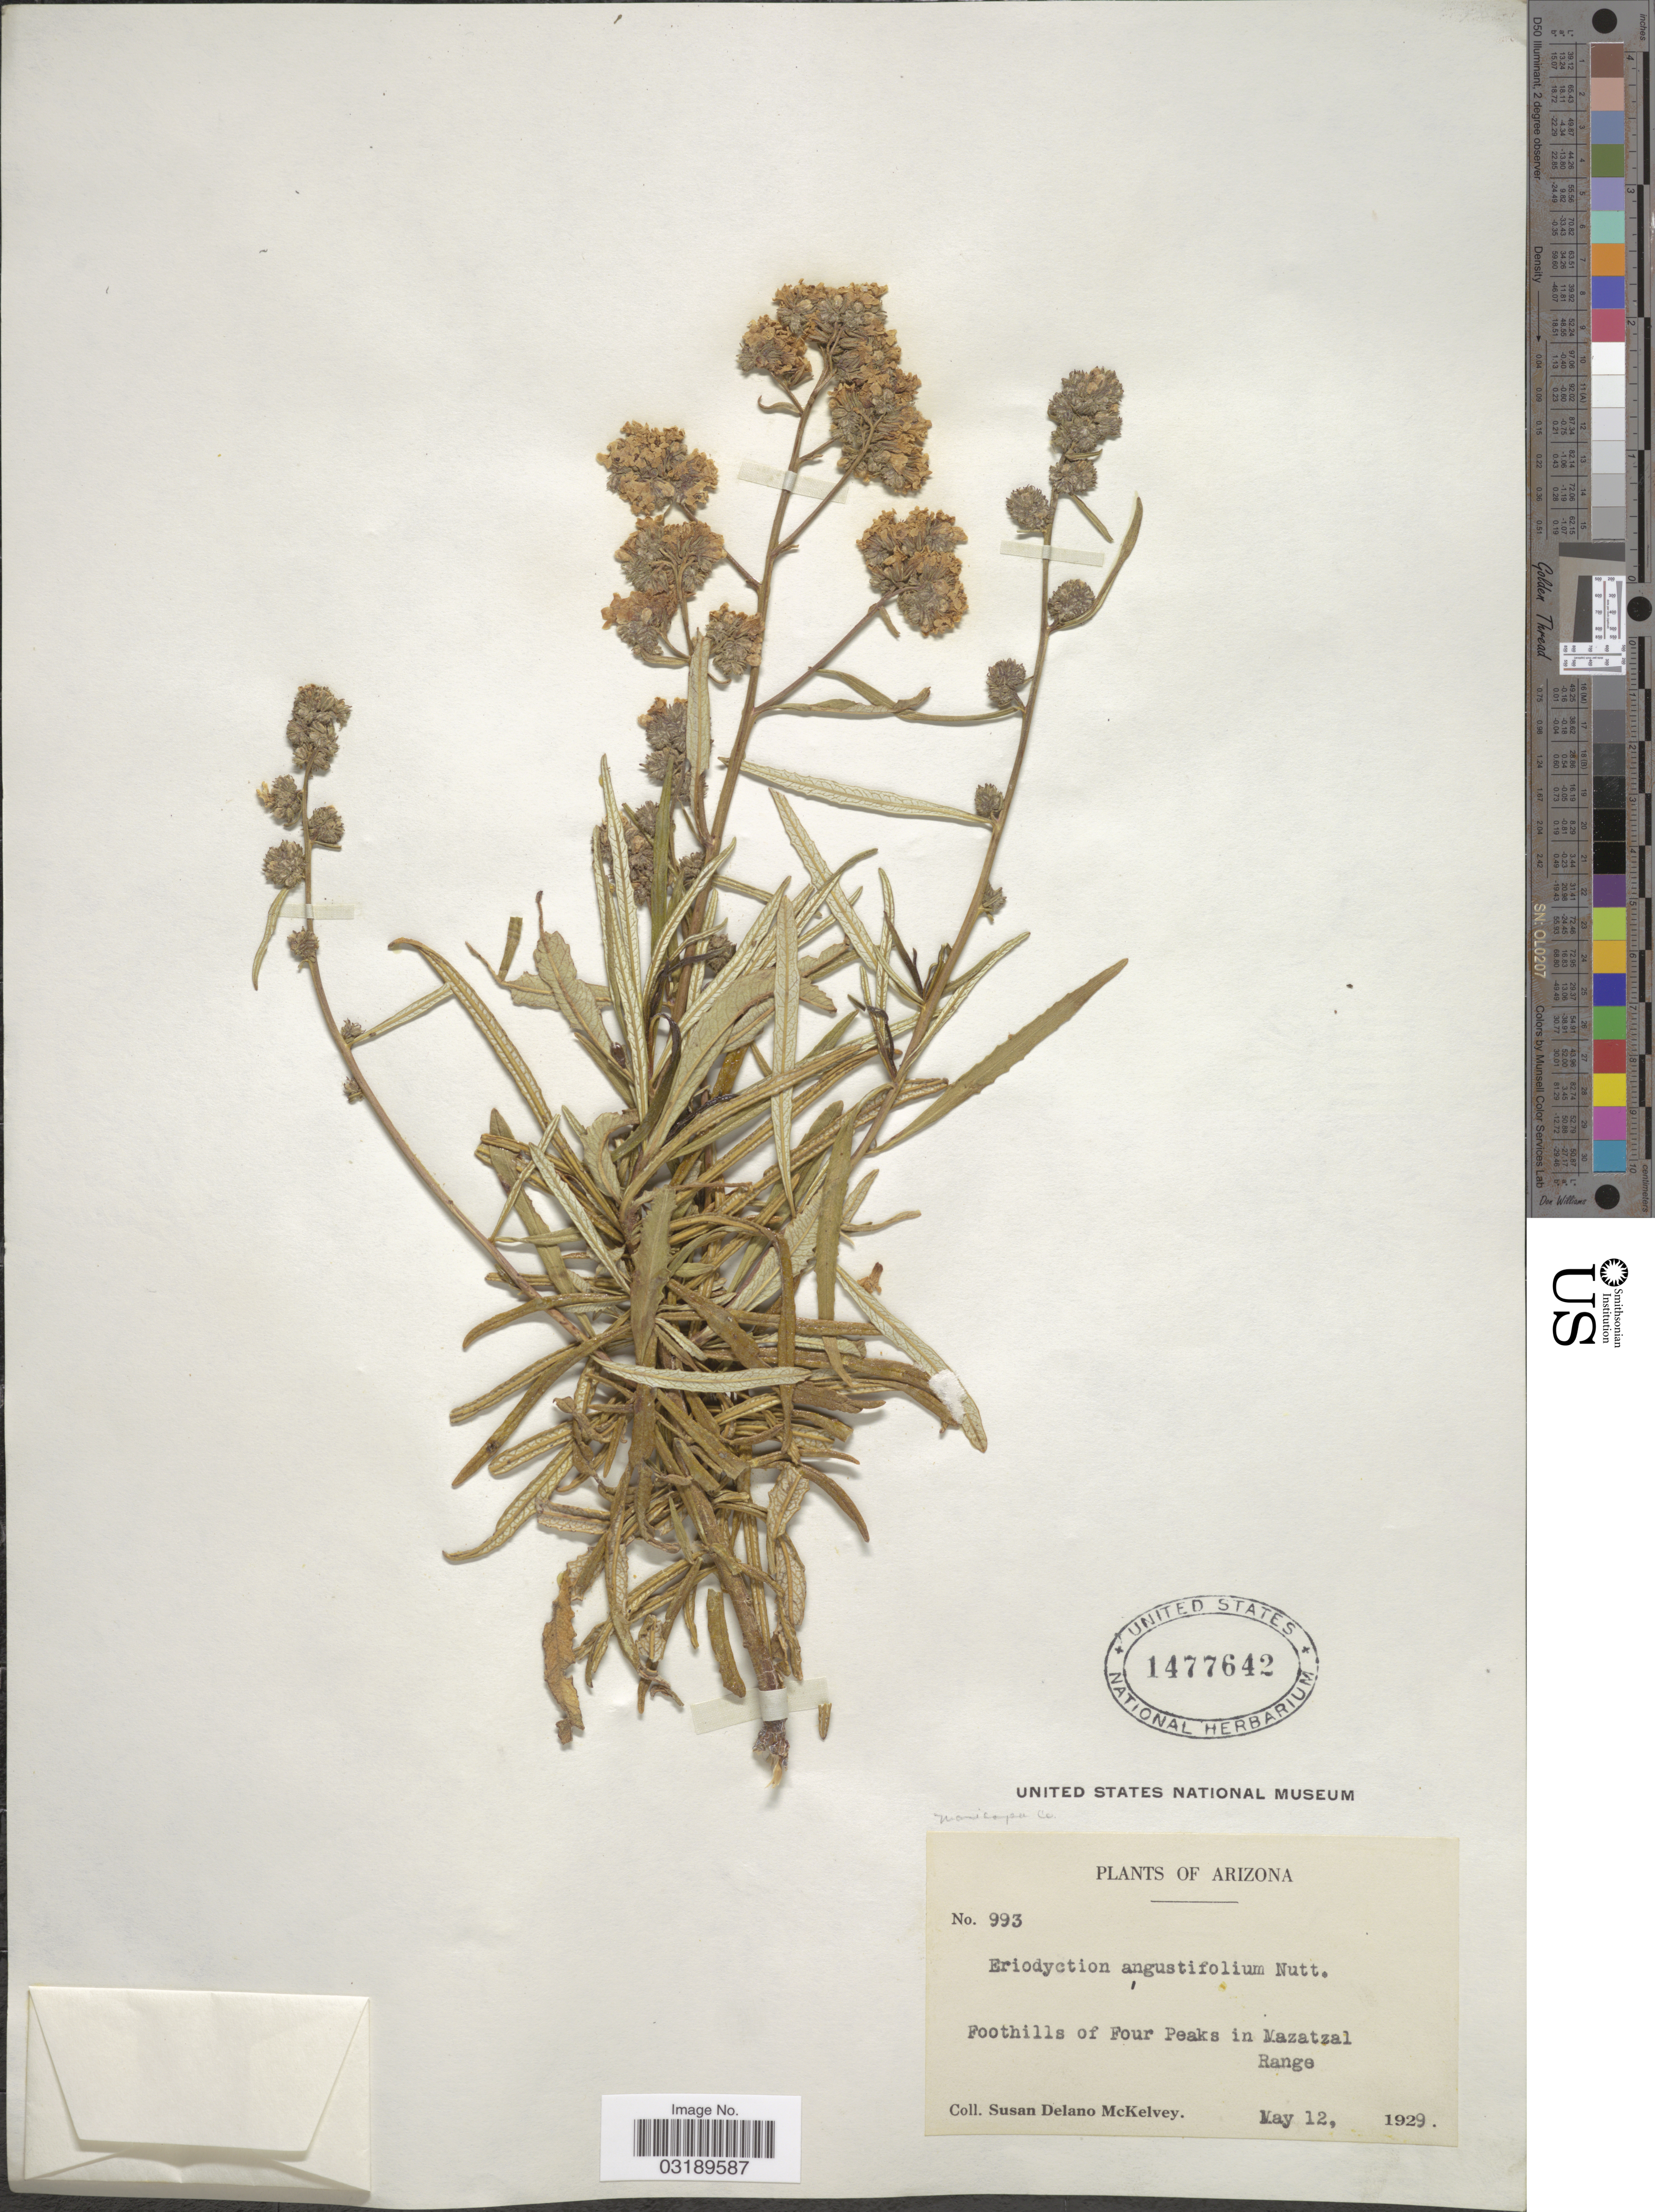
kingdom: Plantae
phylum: Tracheophyta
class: Magnoliopsida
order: Boraginales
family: Namaceae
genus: Eriodictyon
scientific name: Eriodictyon angustifolium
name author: Nutt.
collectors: S. A. McKelvey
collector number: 993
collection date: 1929-05-12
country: United States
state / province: Arizona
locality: Foothills of Four Peaks in Mazatzal Range. Maricopa Co.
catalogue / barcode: US 1477642